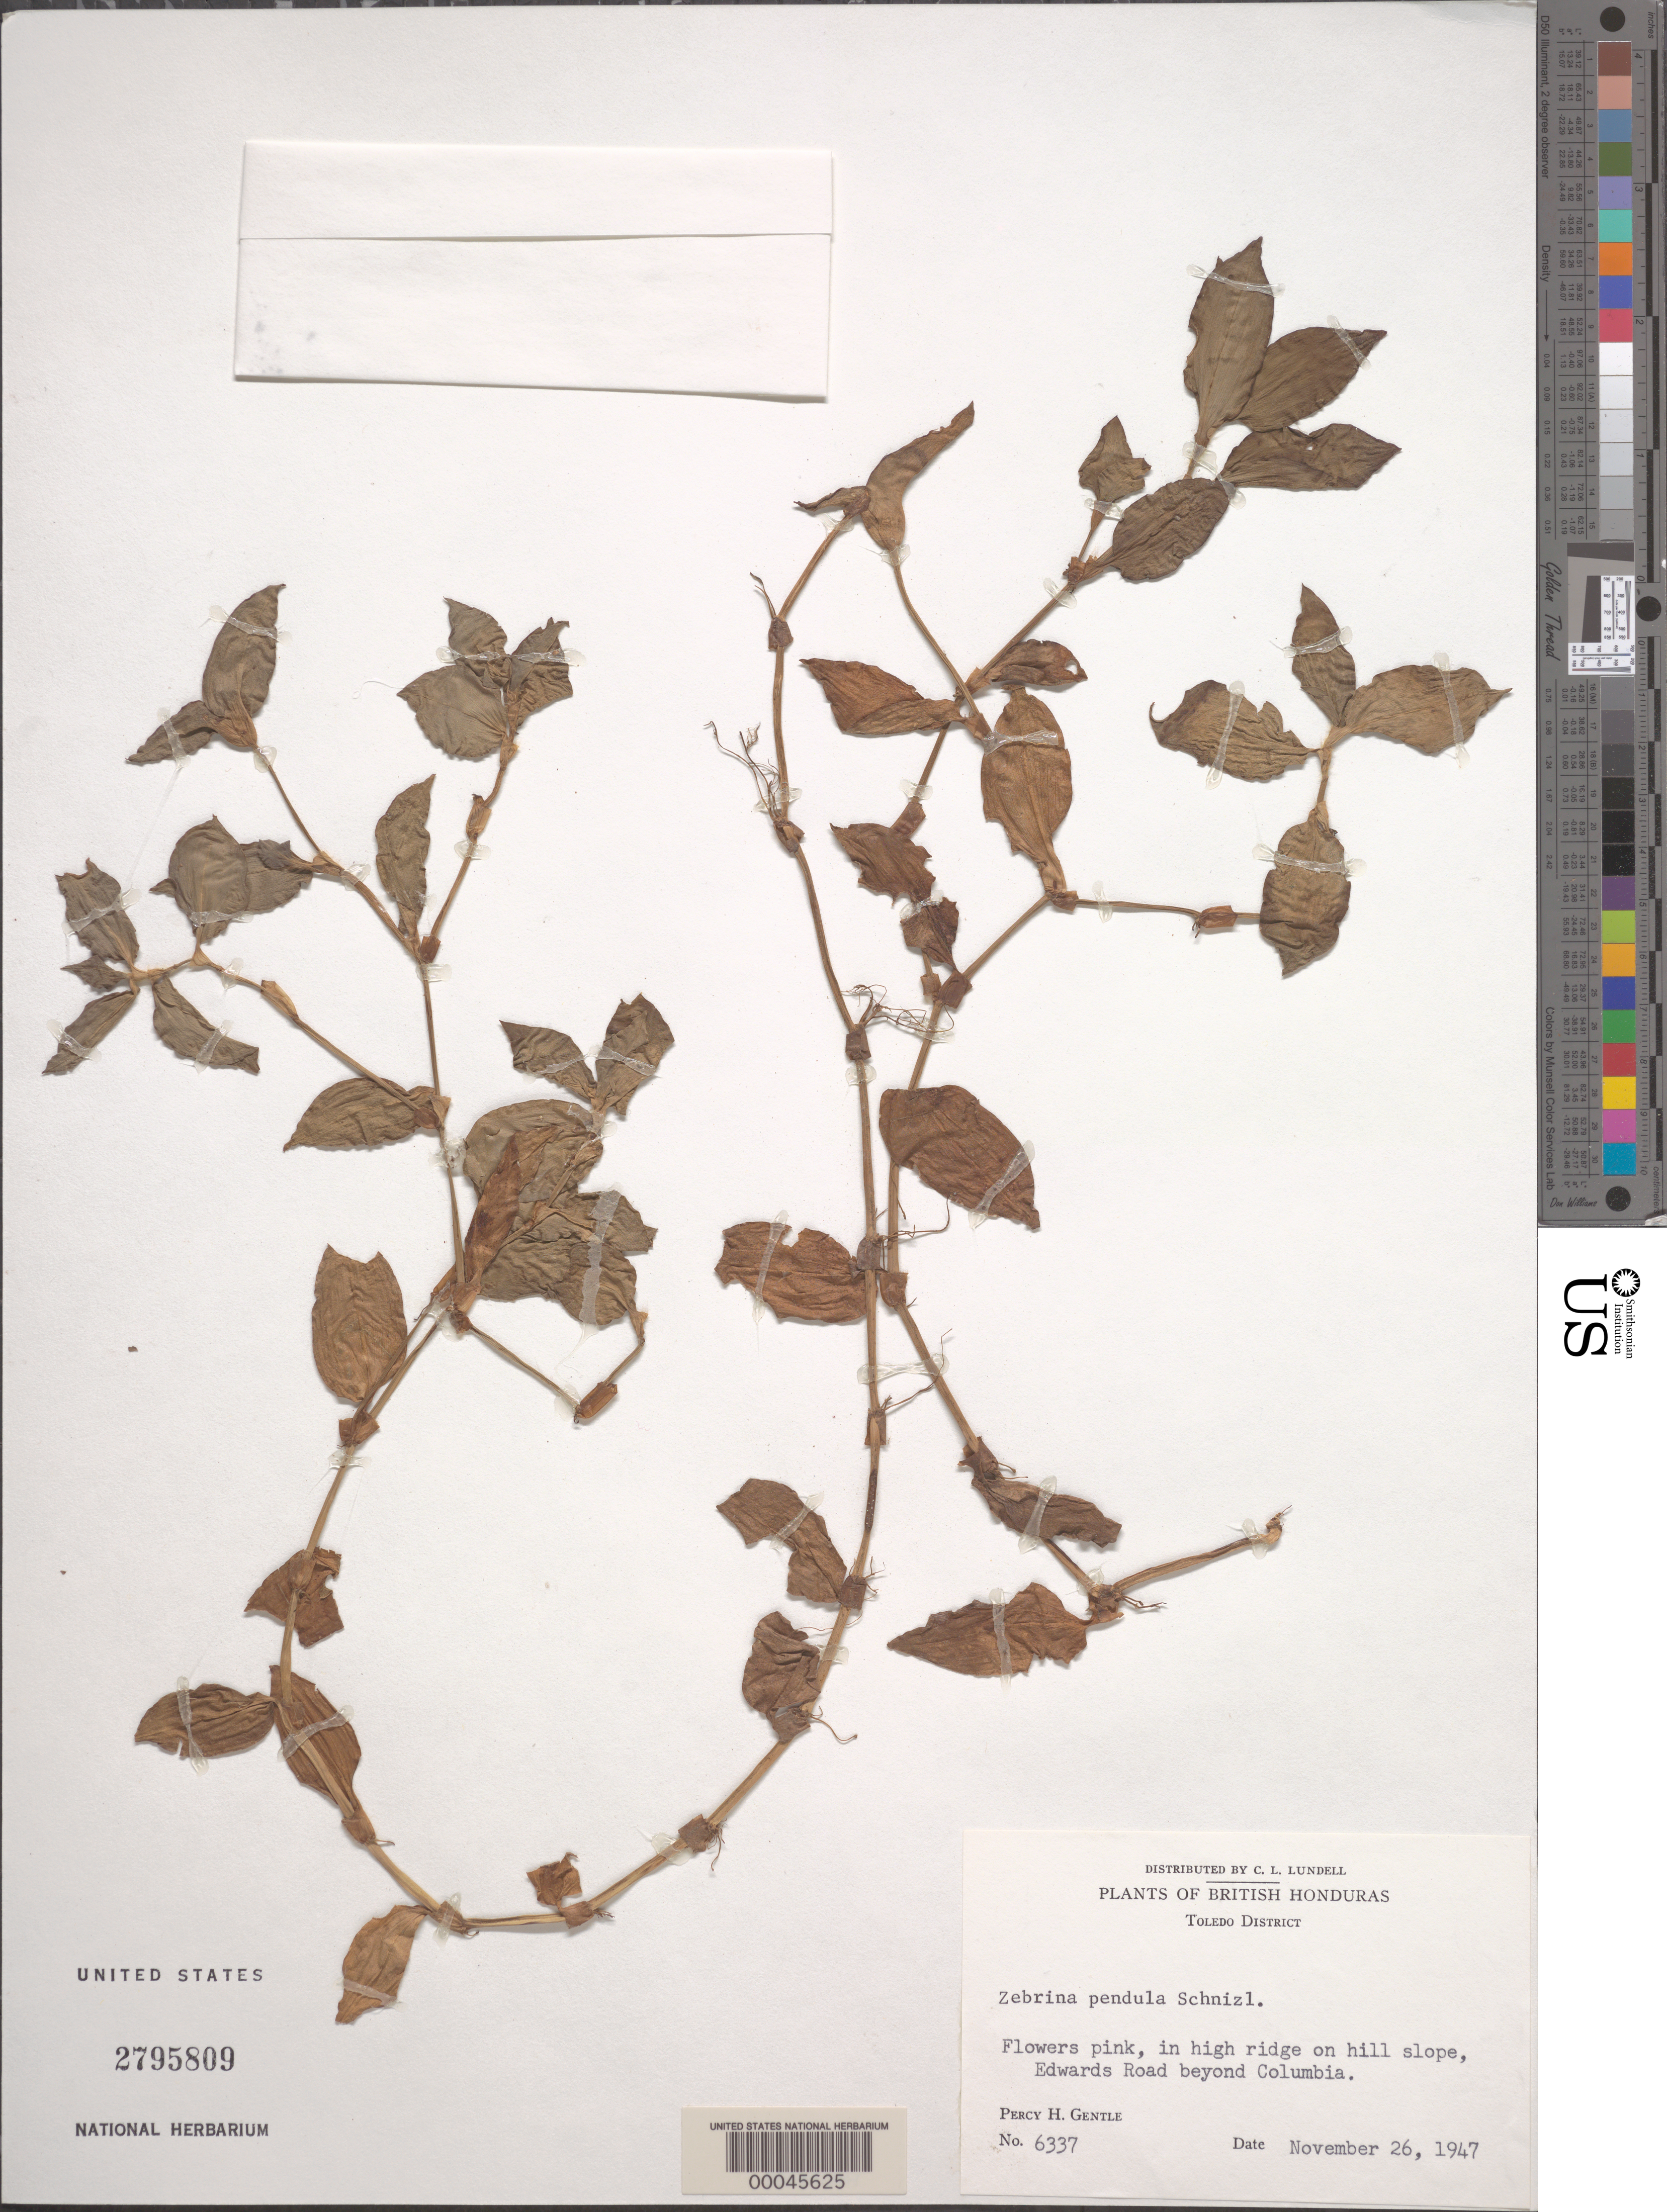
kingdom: Plantae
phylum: Tracheophyta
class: Liliopsida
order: Commelinales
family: Commelinaceae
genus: Tradescantia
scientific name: Tradescantia zebrina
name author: Bosse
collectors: P. H. Gentle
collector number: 6337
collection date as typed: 26 Nov 1947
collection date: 1947-11-26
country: Belize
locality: Beyond Columbia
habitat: High ridge, hill slope; roadside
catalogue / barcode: US 2795809